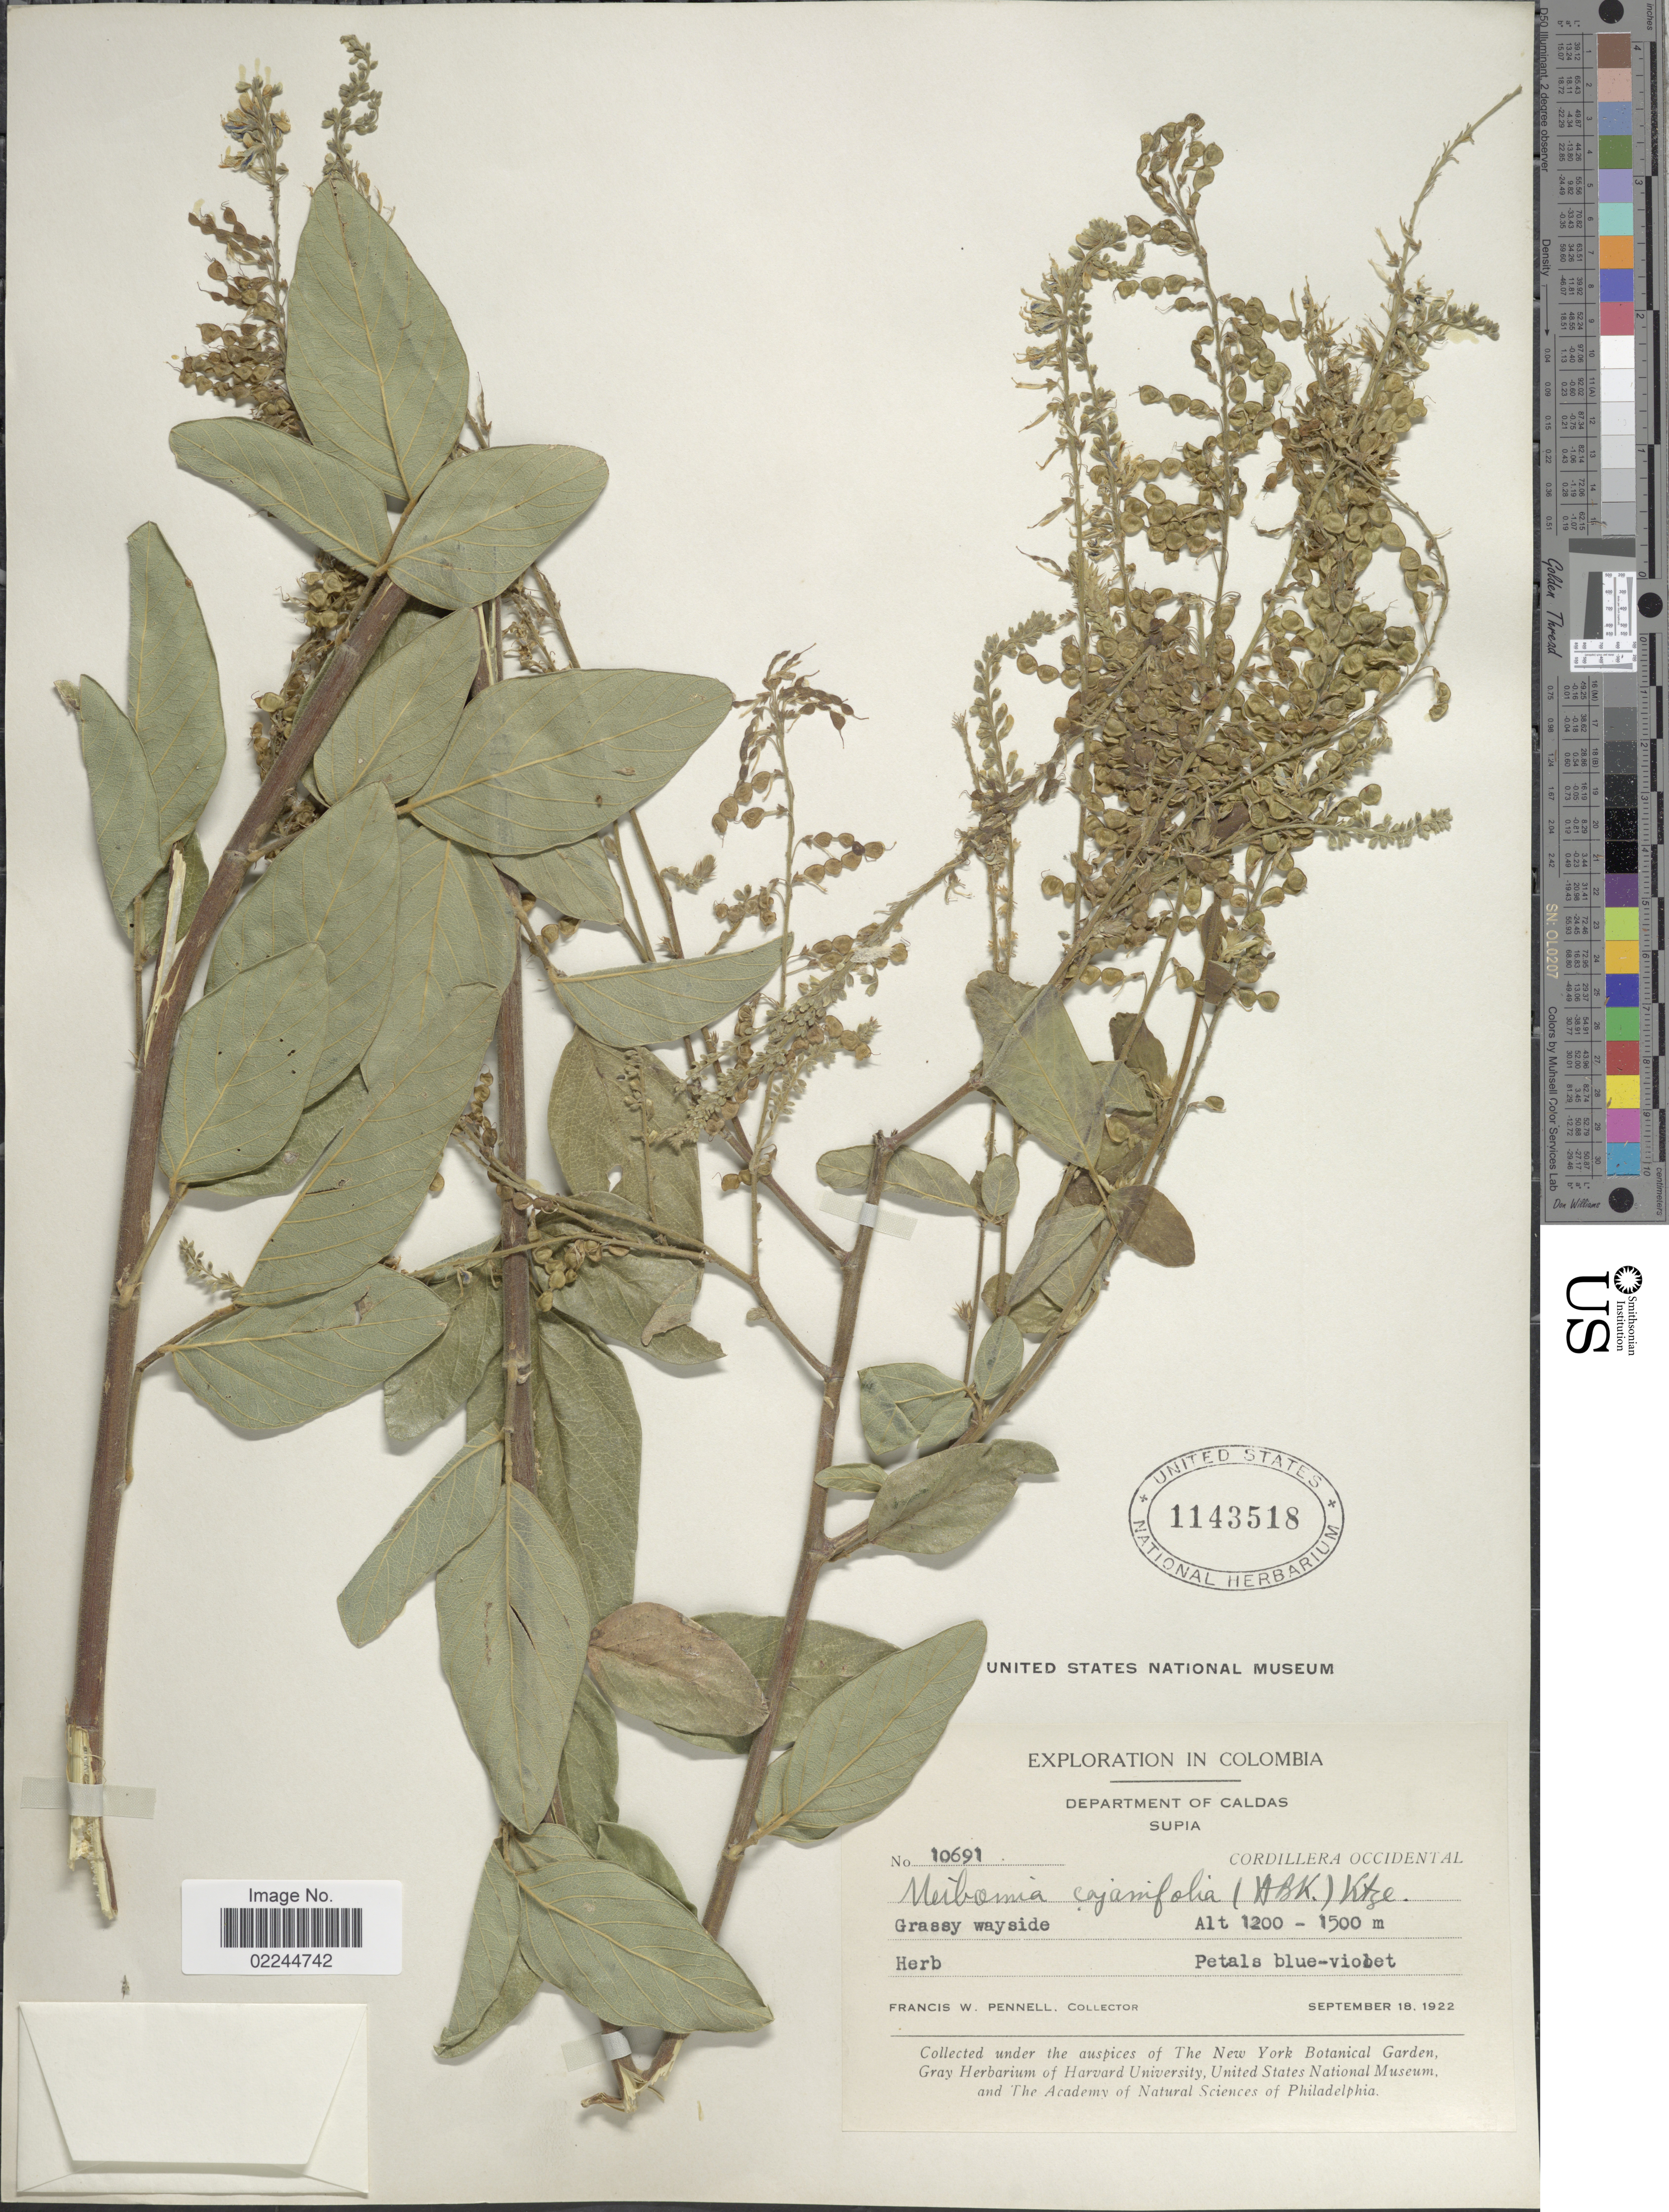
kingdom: Plantae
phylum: Tracheophyta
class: Magnoliopsida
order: Fabales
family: Fabaceae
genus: Desmodium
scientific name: Desmodium cajanifolium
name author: (Kunth) DC.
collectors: F. W. Pennell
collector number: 10691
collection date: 1922-09-18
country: Colombia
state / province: Caldas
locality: Supia, Cordillera Occidental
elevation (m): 1200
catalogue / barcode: US 1143518